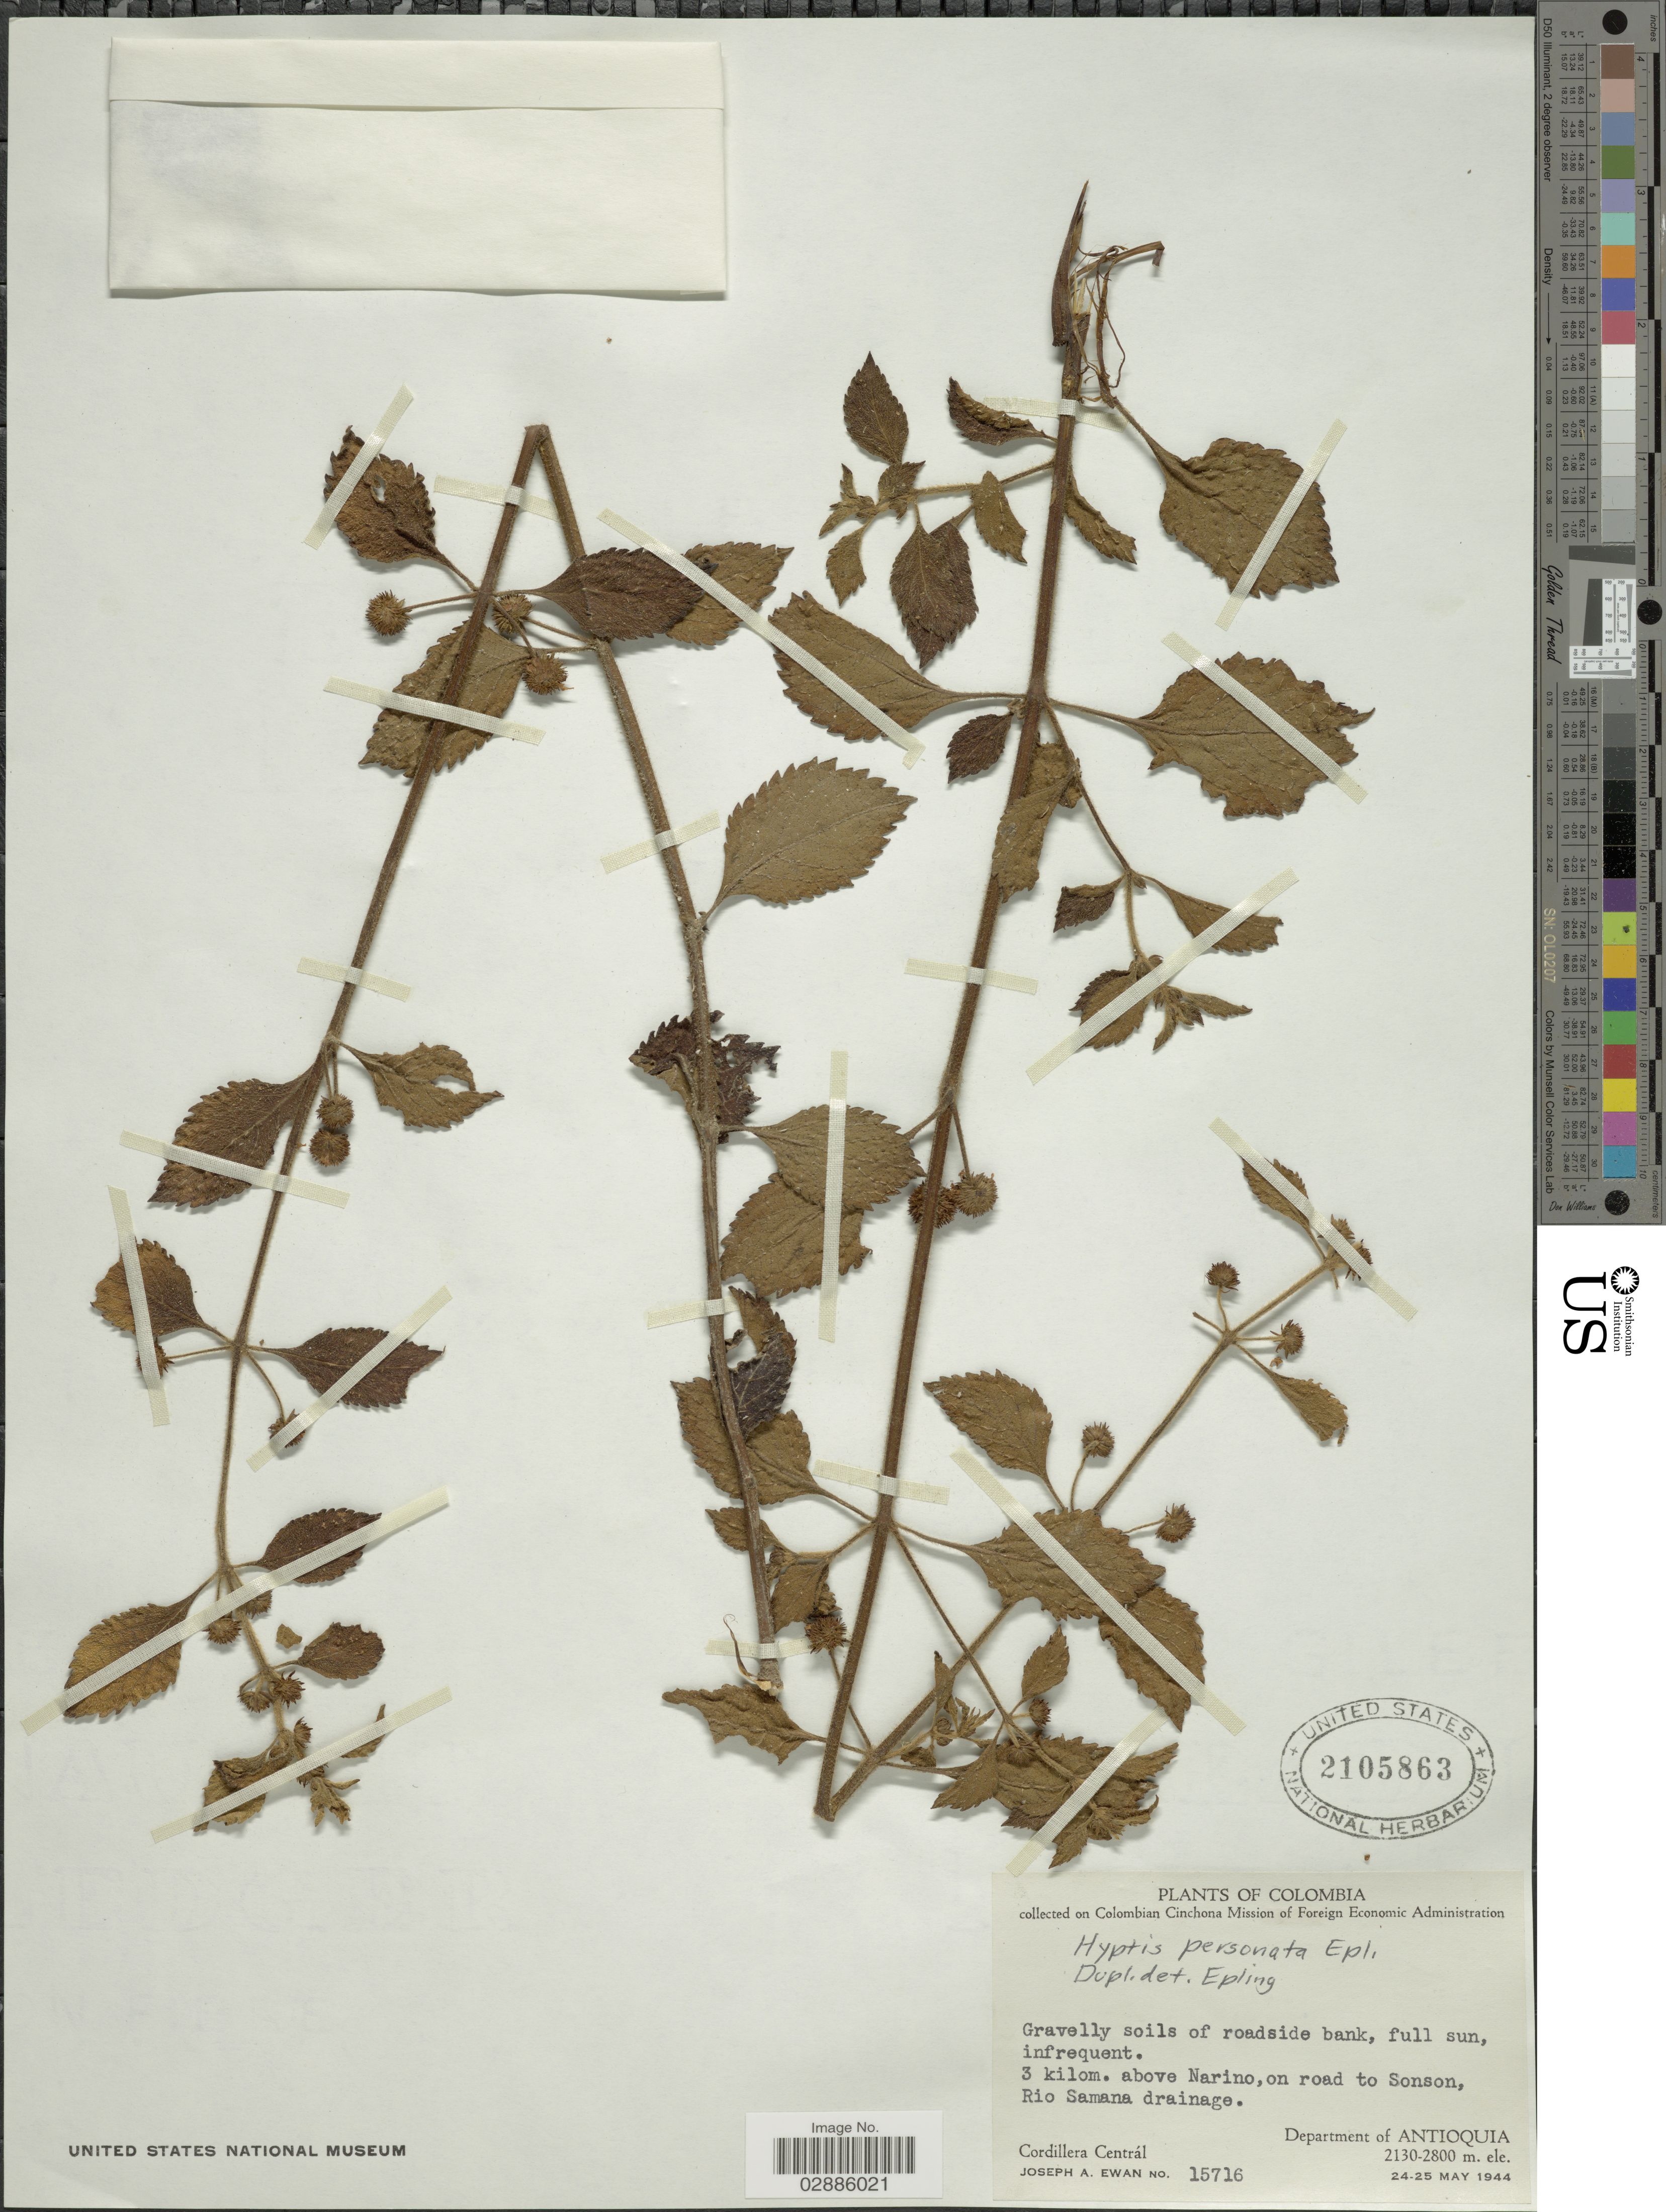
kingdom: Plantae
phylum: Tracheophyta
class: Magnoliopsida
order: Lamiales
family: Lamiaceae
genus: Hyptis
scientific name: Hyptis personata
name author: Epling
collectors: J. A. Ewan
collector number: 15716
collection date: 1944-05-24/1944-05-25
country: Colombia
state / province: Antioquia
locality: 3 kilom. above Narino, on road to Sonson, Rio Samana drainage, Department of Antioquia.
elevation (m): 2130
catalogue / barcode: US 2105863